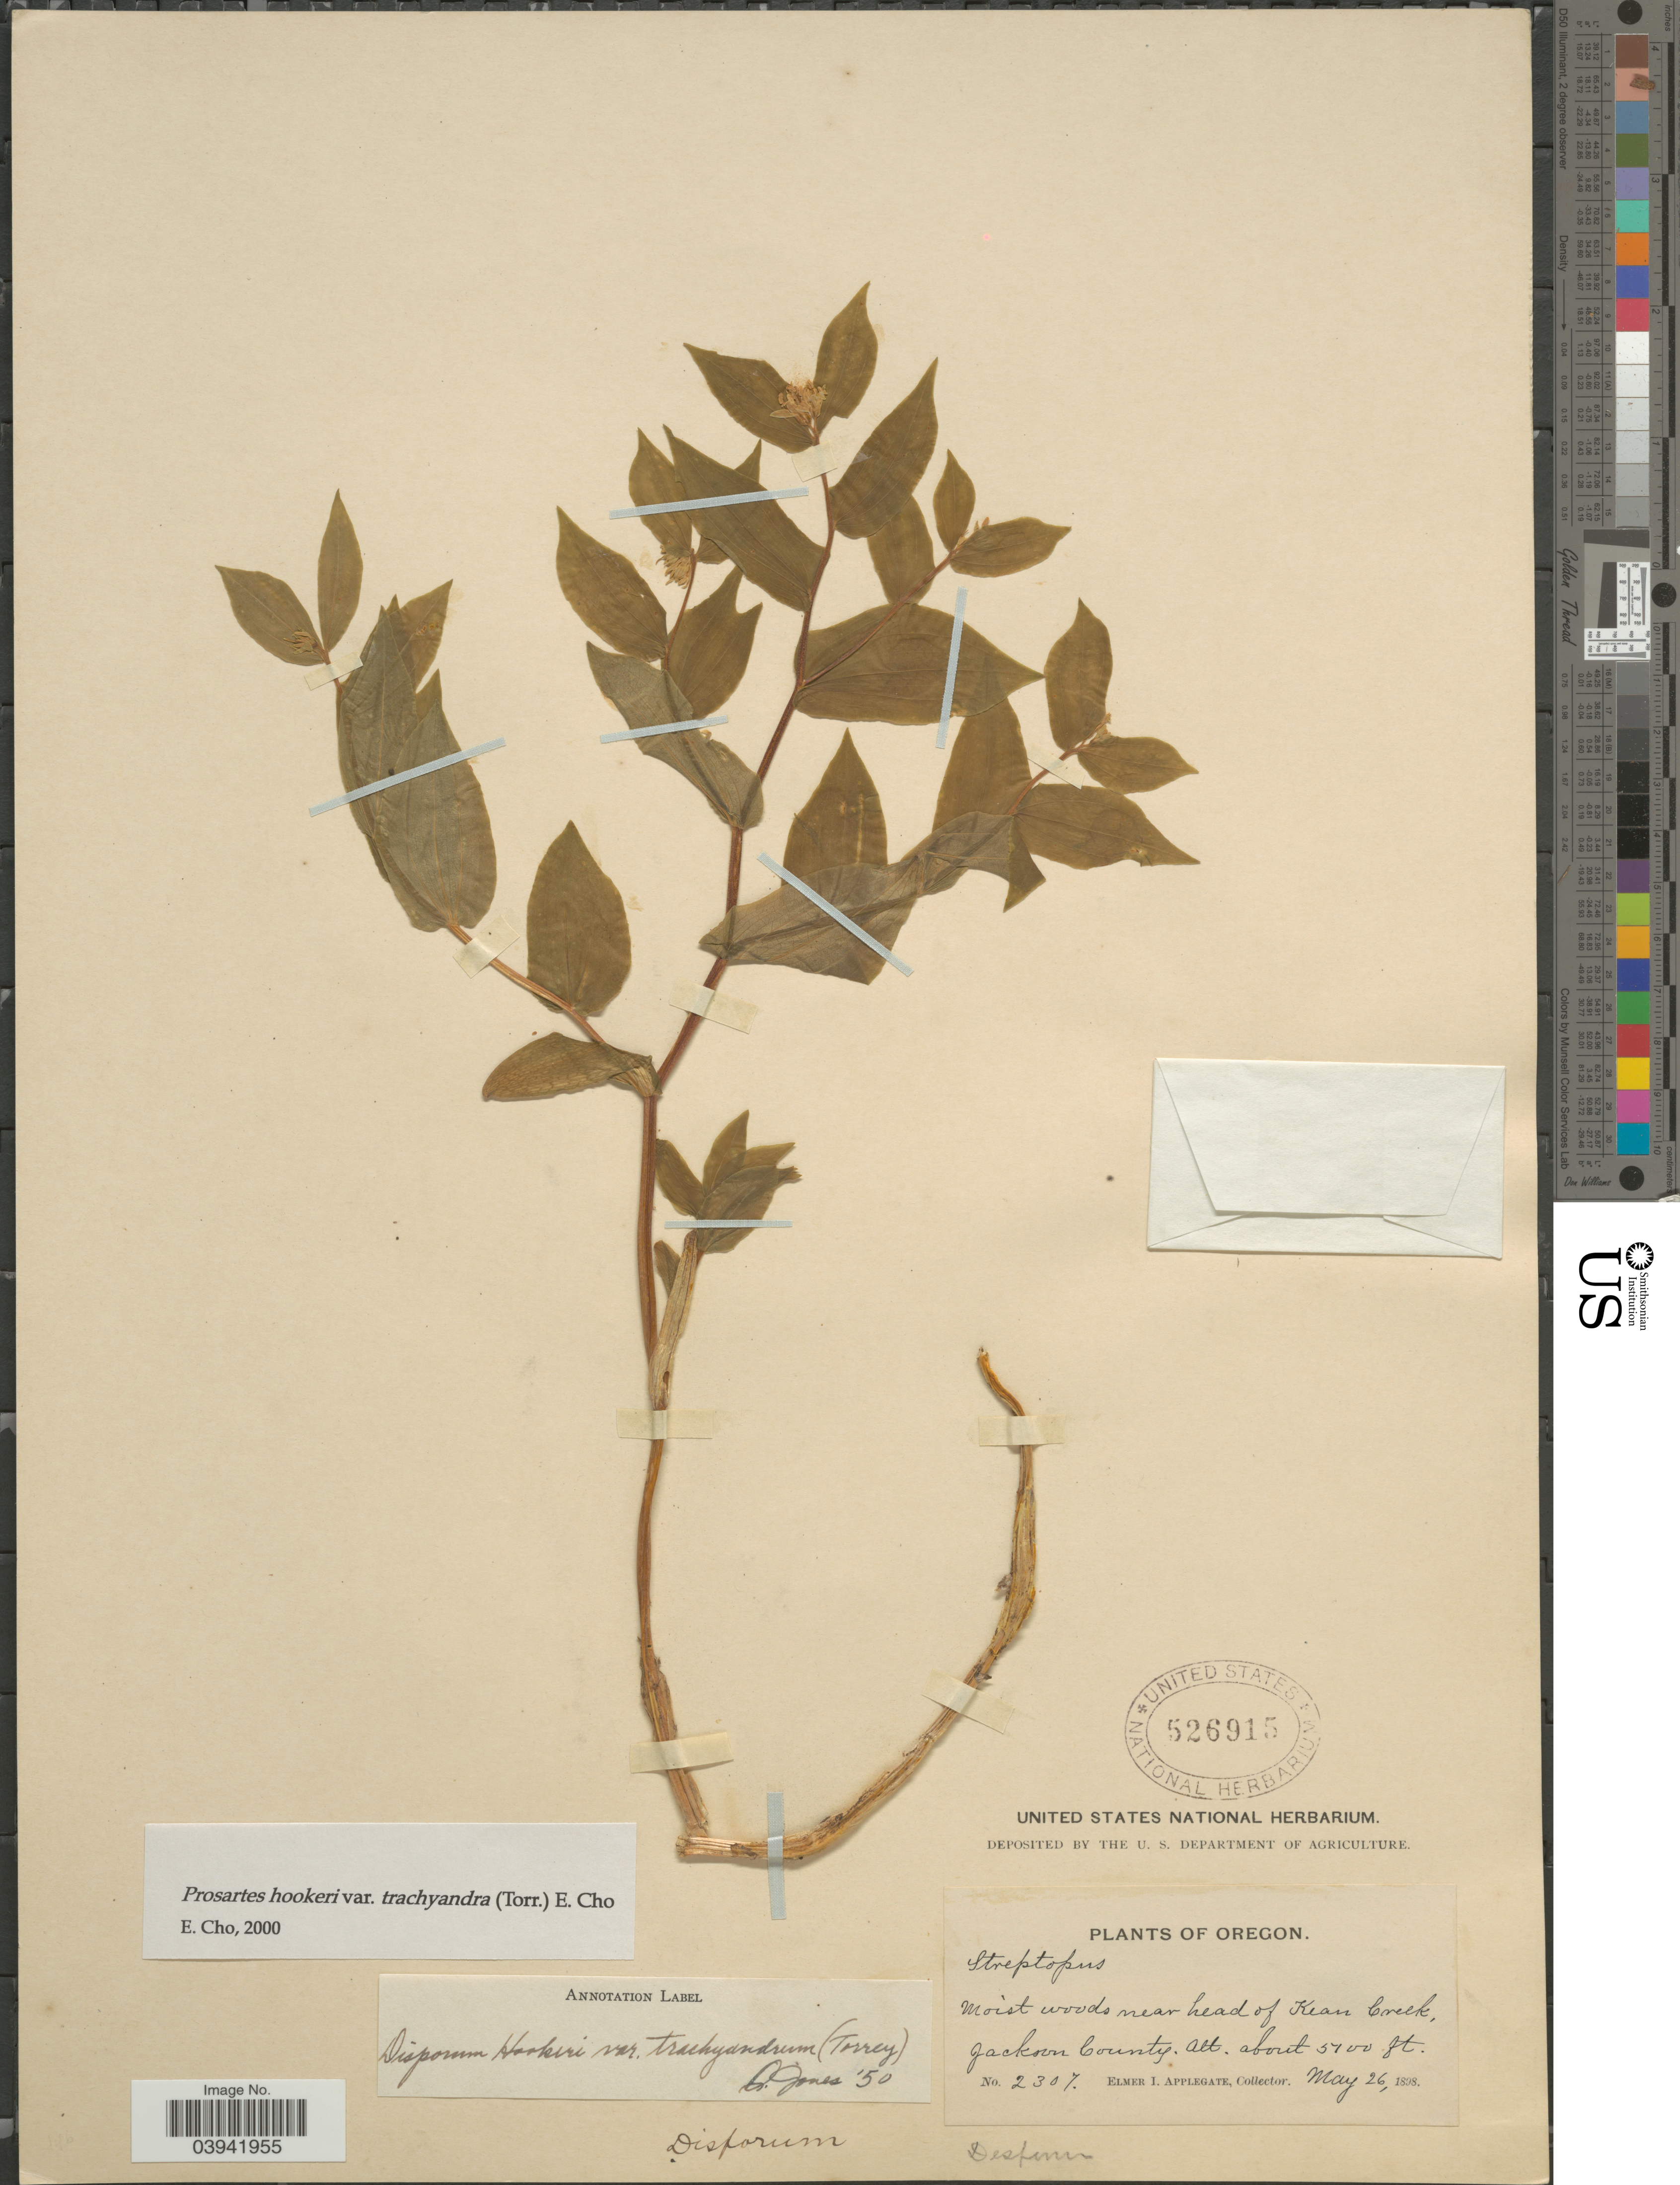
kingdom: Plantae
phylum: Tracheophyta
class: Liliopsida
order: Liliales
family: Liliaceae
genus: Prosartes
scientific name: Prosartes hookeri var. trachyandra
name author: (Torr.) Kartesz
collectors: E. I. Applegate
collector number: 2307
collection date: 1898-05-26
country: United States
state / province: Oregon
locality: Moist woods near head of Kean Creek, Jackson County.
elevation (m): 1554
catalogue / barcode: US 526915